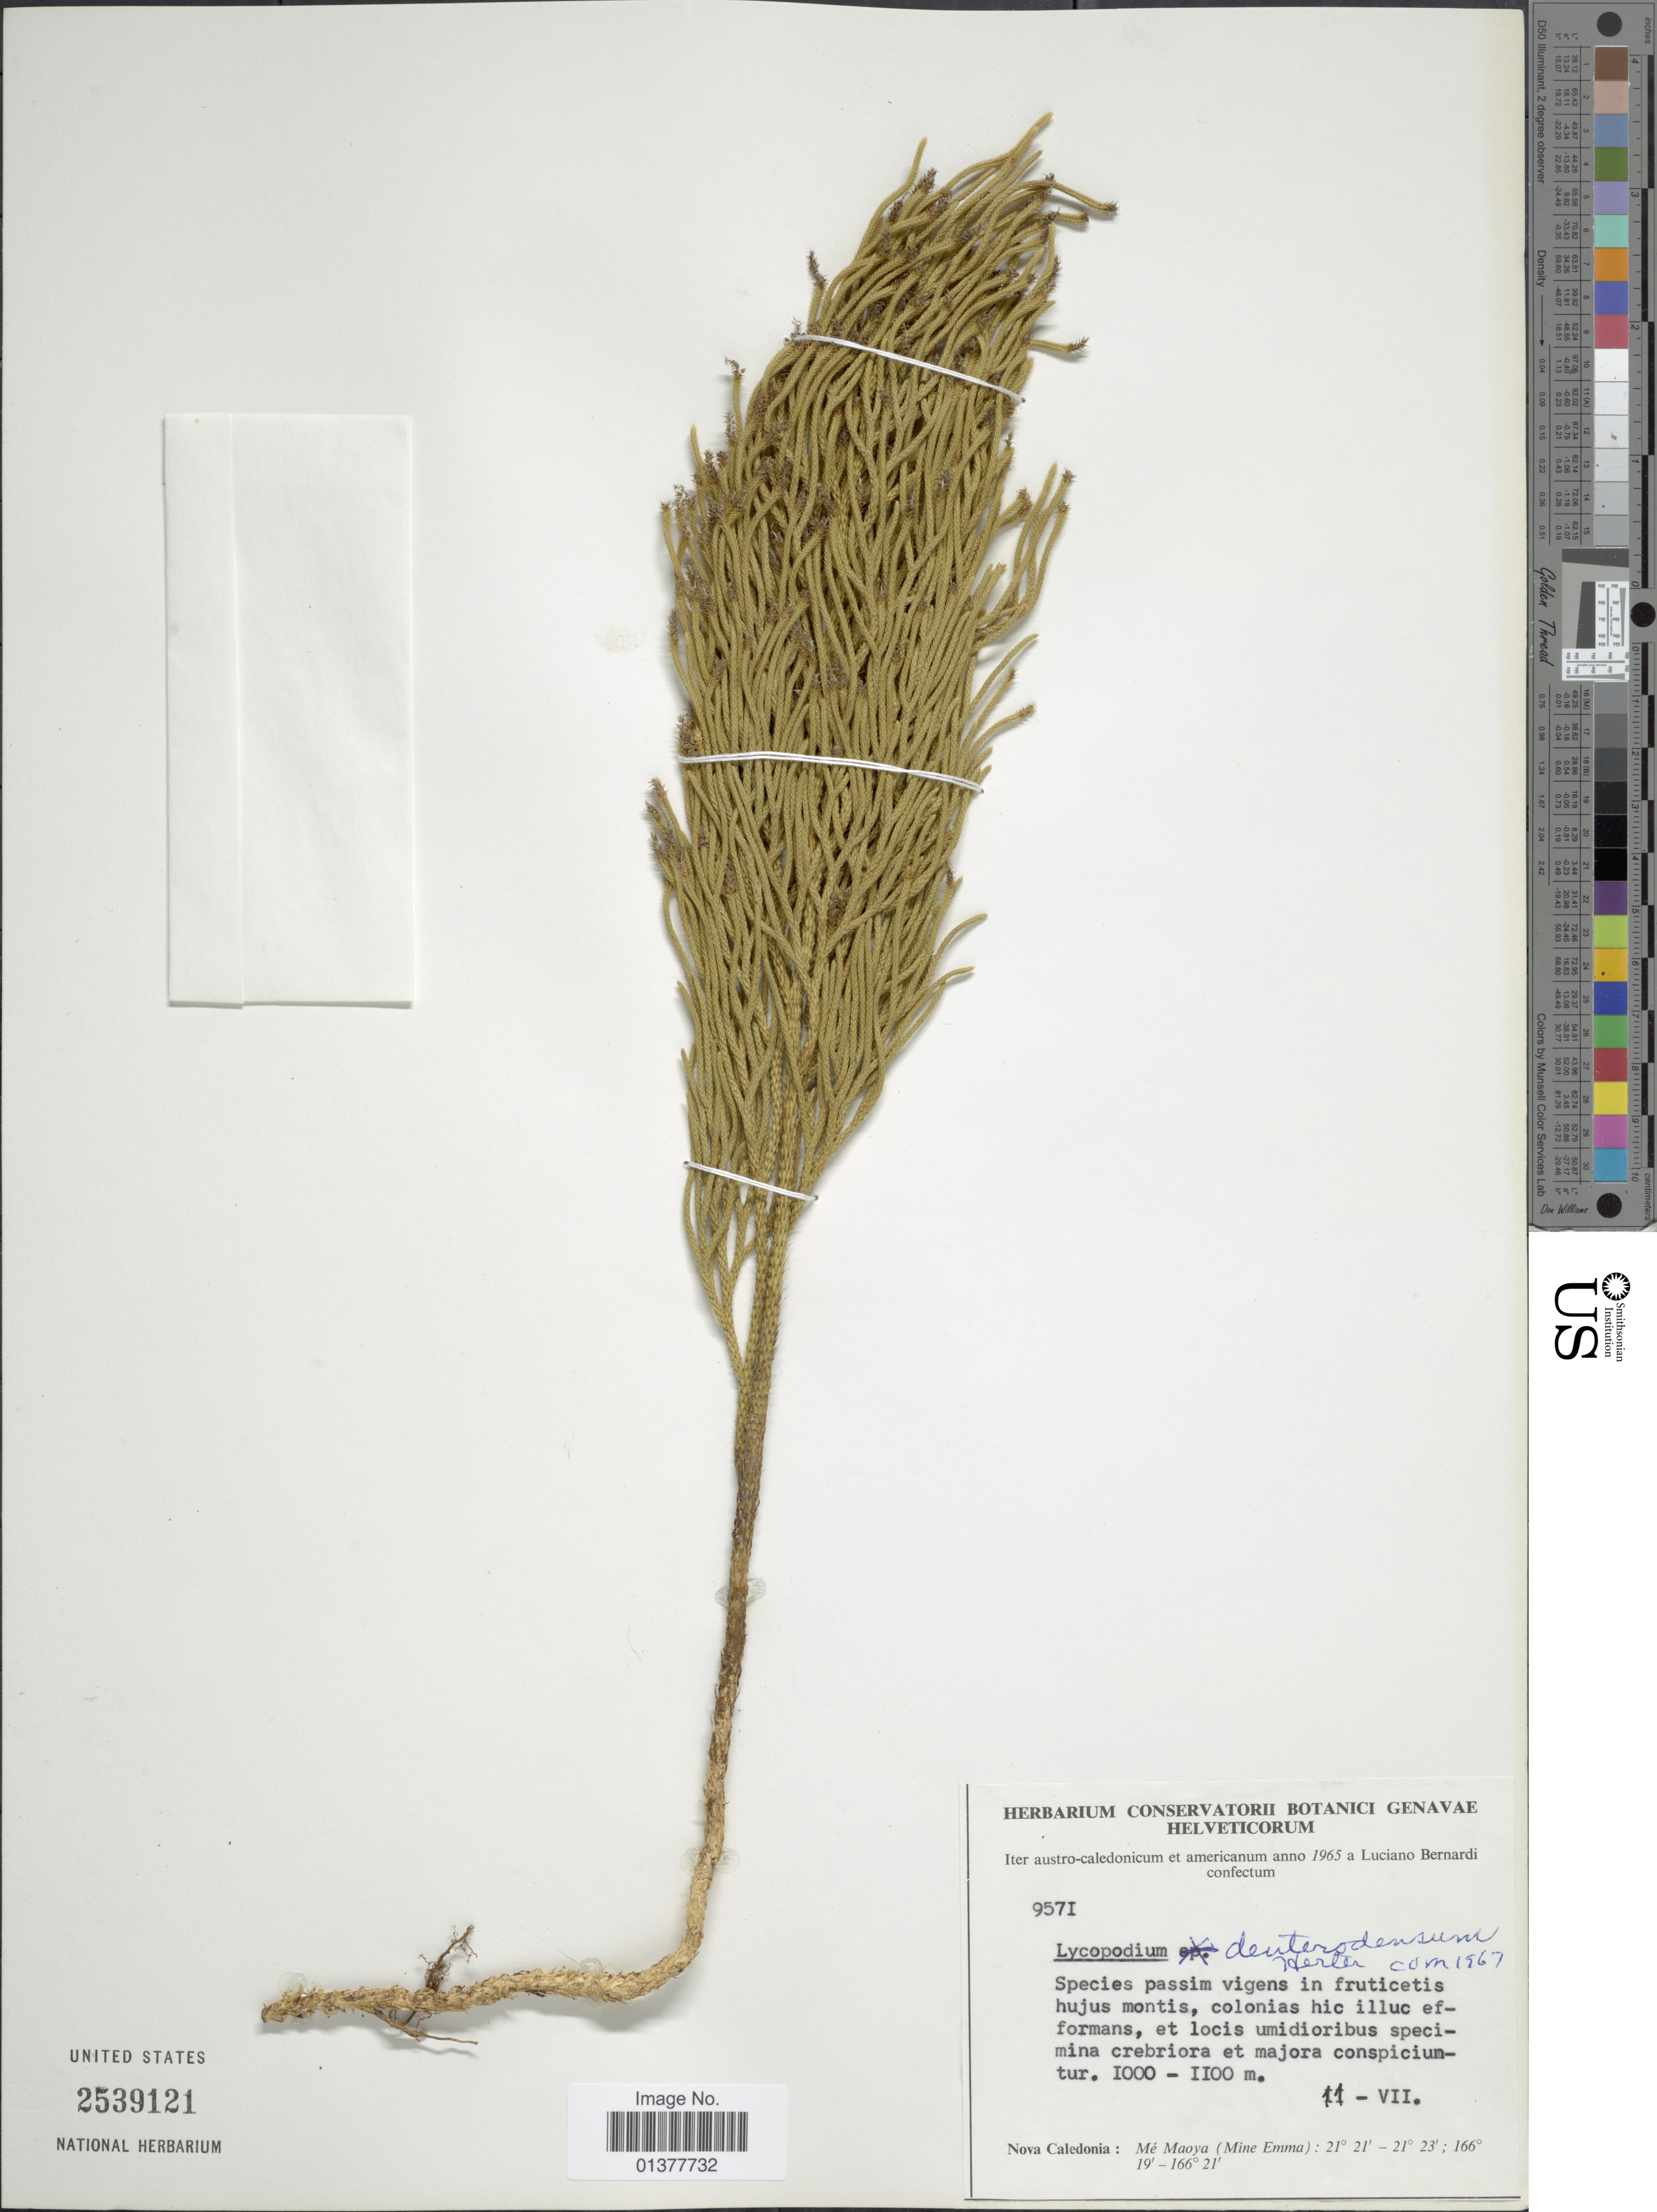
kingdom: Plantae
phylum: Tracheophyta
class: Lycopodiopsida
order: Lycopodiales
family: Lycopodiaceae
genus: Pseudolycopodium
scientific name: Pseudolycopodium densum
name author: (Rothm.) Holub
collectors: L. Bernardi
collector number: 9571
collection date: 1965-07-11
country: New Caledonia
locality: Mé Maoya(Mine Emma)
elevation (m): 1000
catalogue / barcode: US 2539121